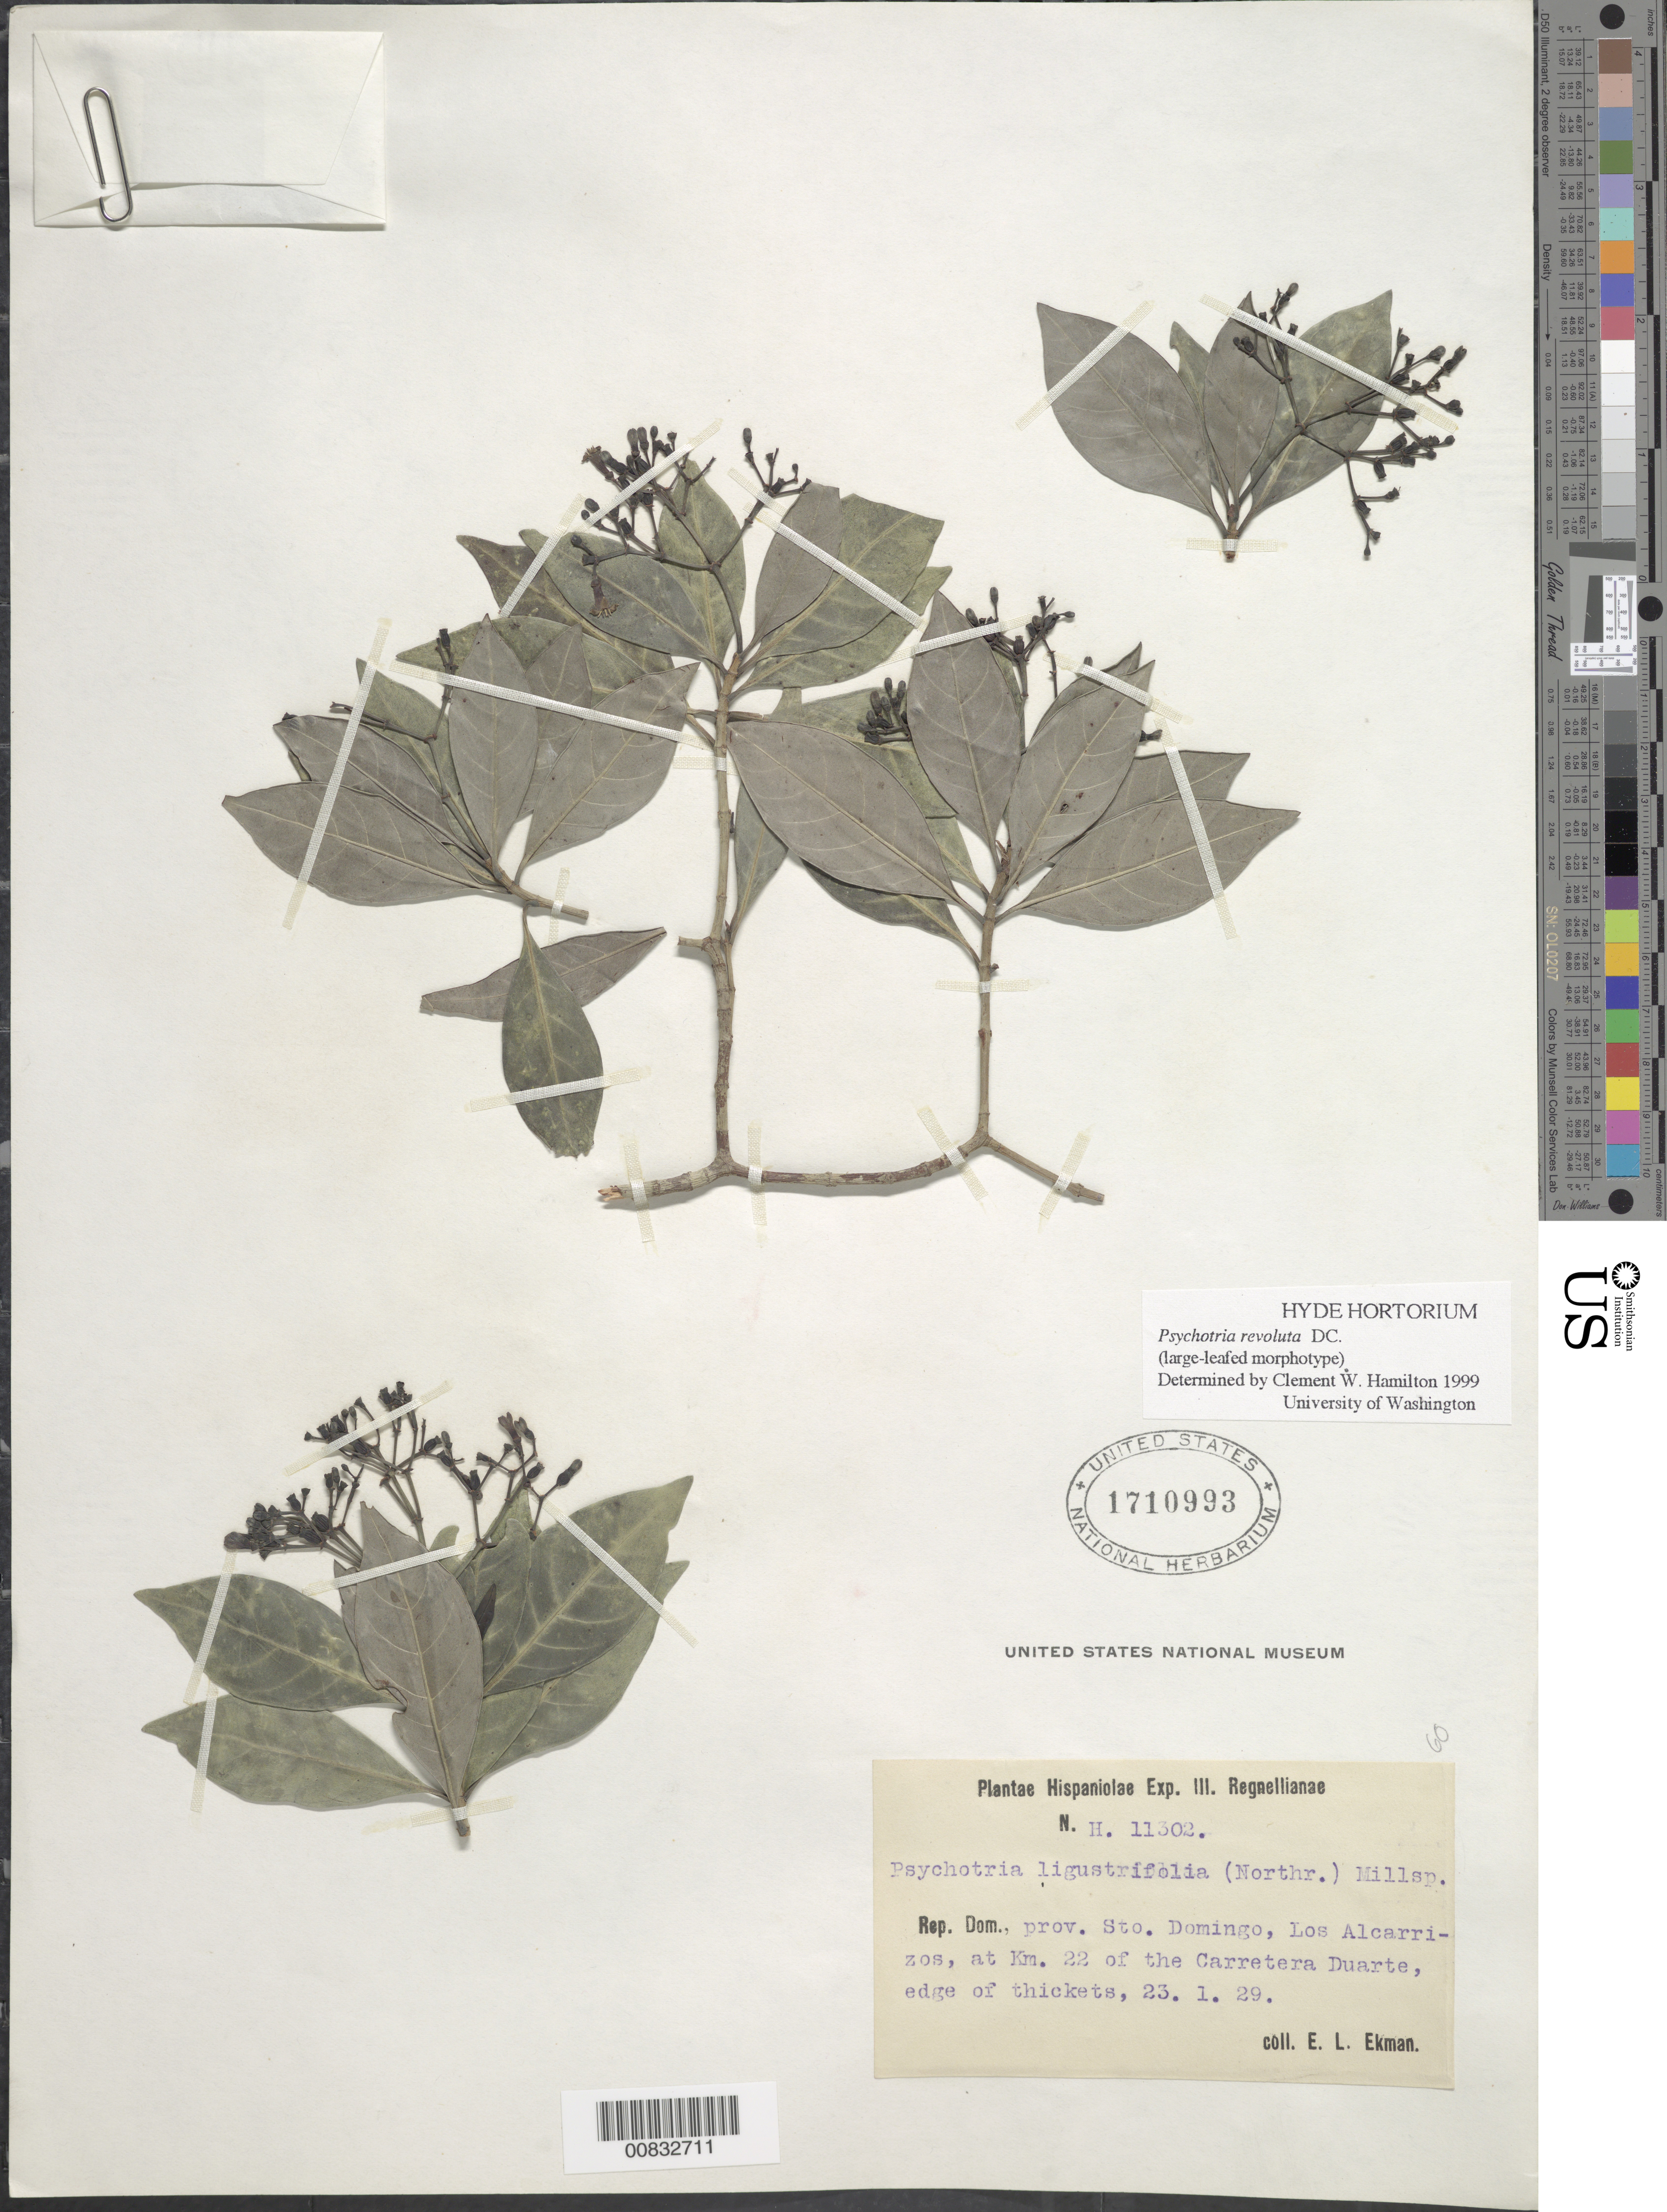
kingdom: Plantae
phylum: Tracheophyta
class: Magnoliopsida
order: Gentianales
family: Rubiaceae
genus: Psychotria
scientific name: Psychotria revoluta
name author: DC.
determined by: Hamilton, C. W.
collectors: E. L. Ekman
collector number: H 11302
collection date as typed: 23 Jan 1929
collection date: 1929-01-23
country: Dominican Republic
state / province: Distrito Nacional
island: Hispaniola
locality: Loa Alcarrizos, at Km 22 of the Carretera Duarte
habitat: Edge of thickets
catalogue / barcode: US 1710993